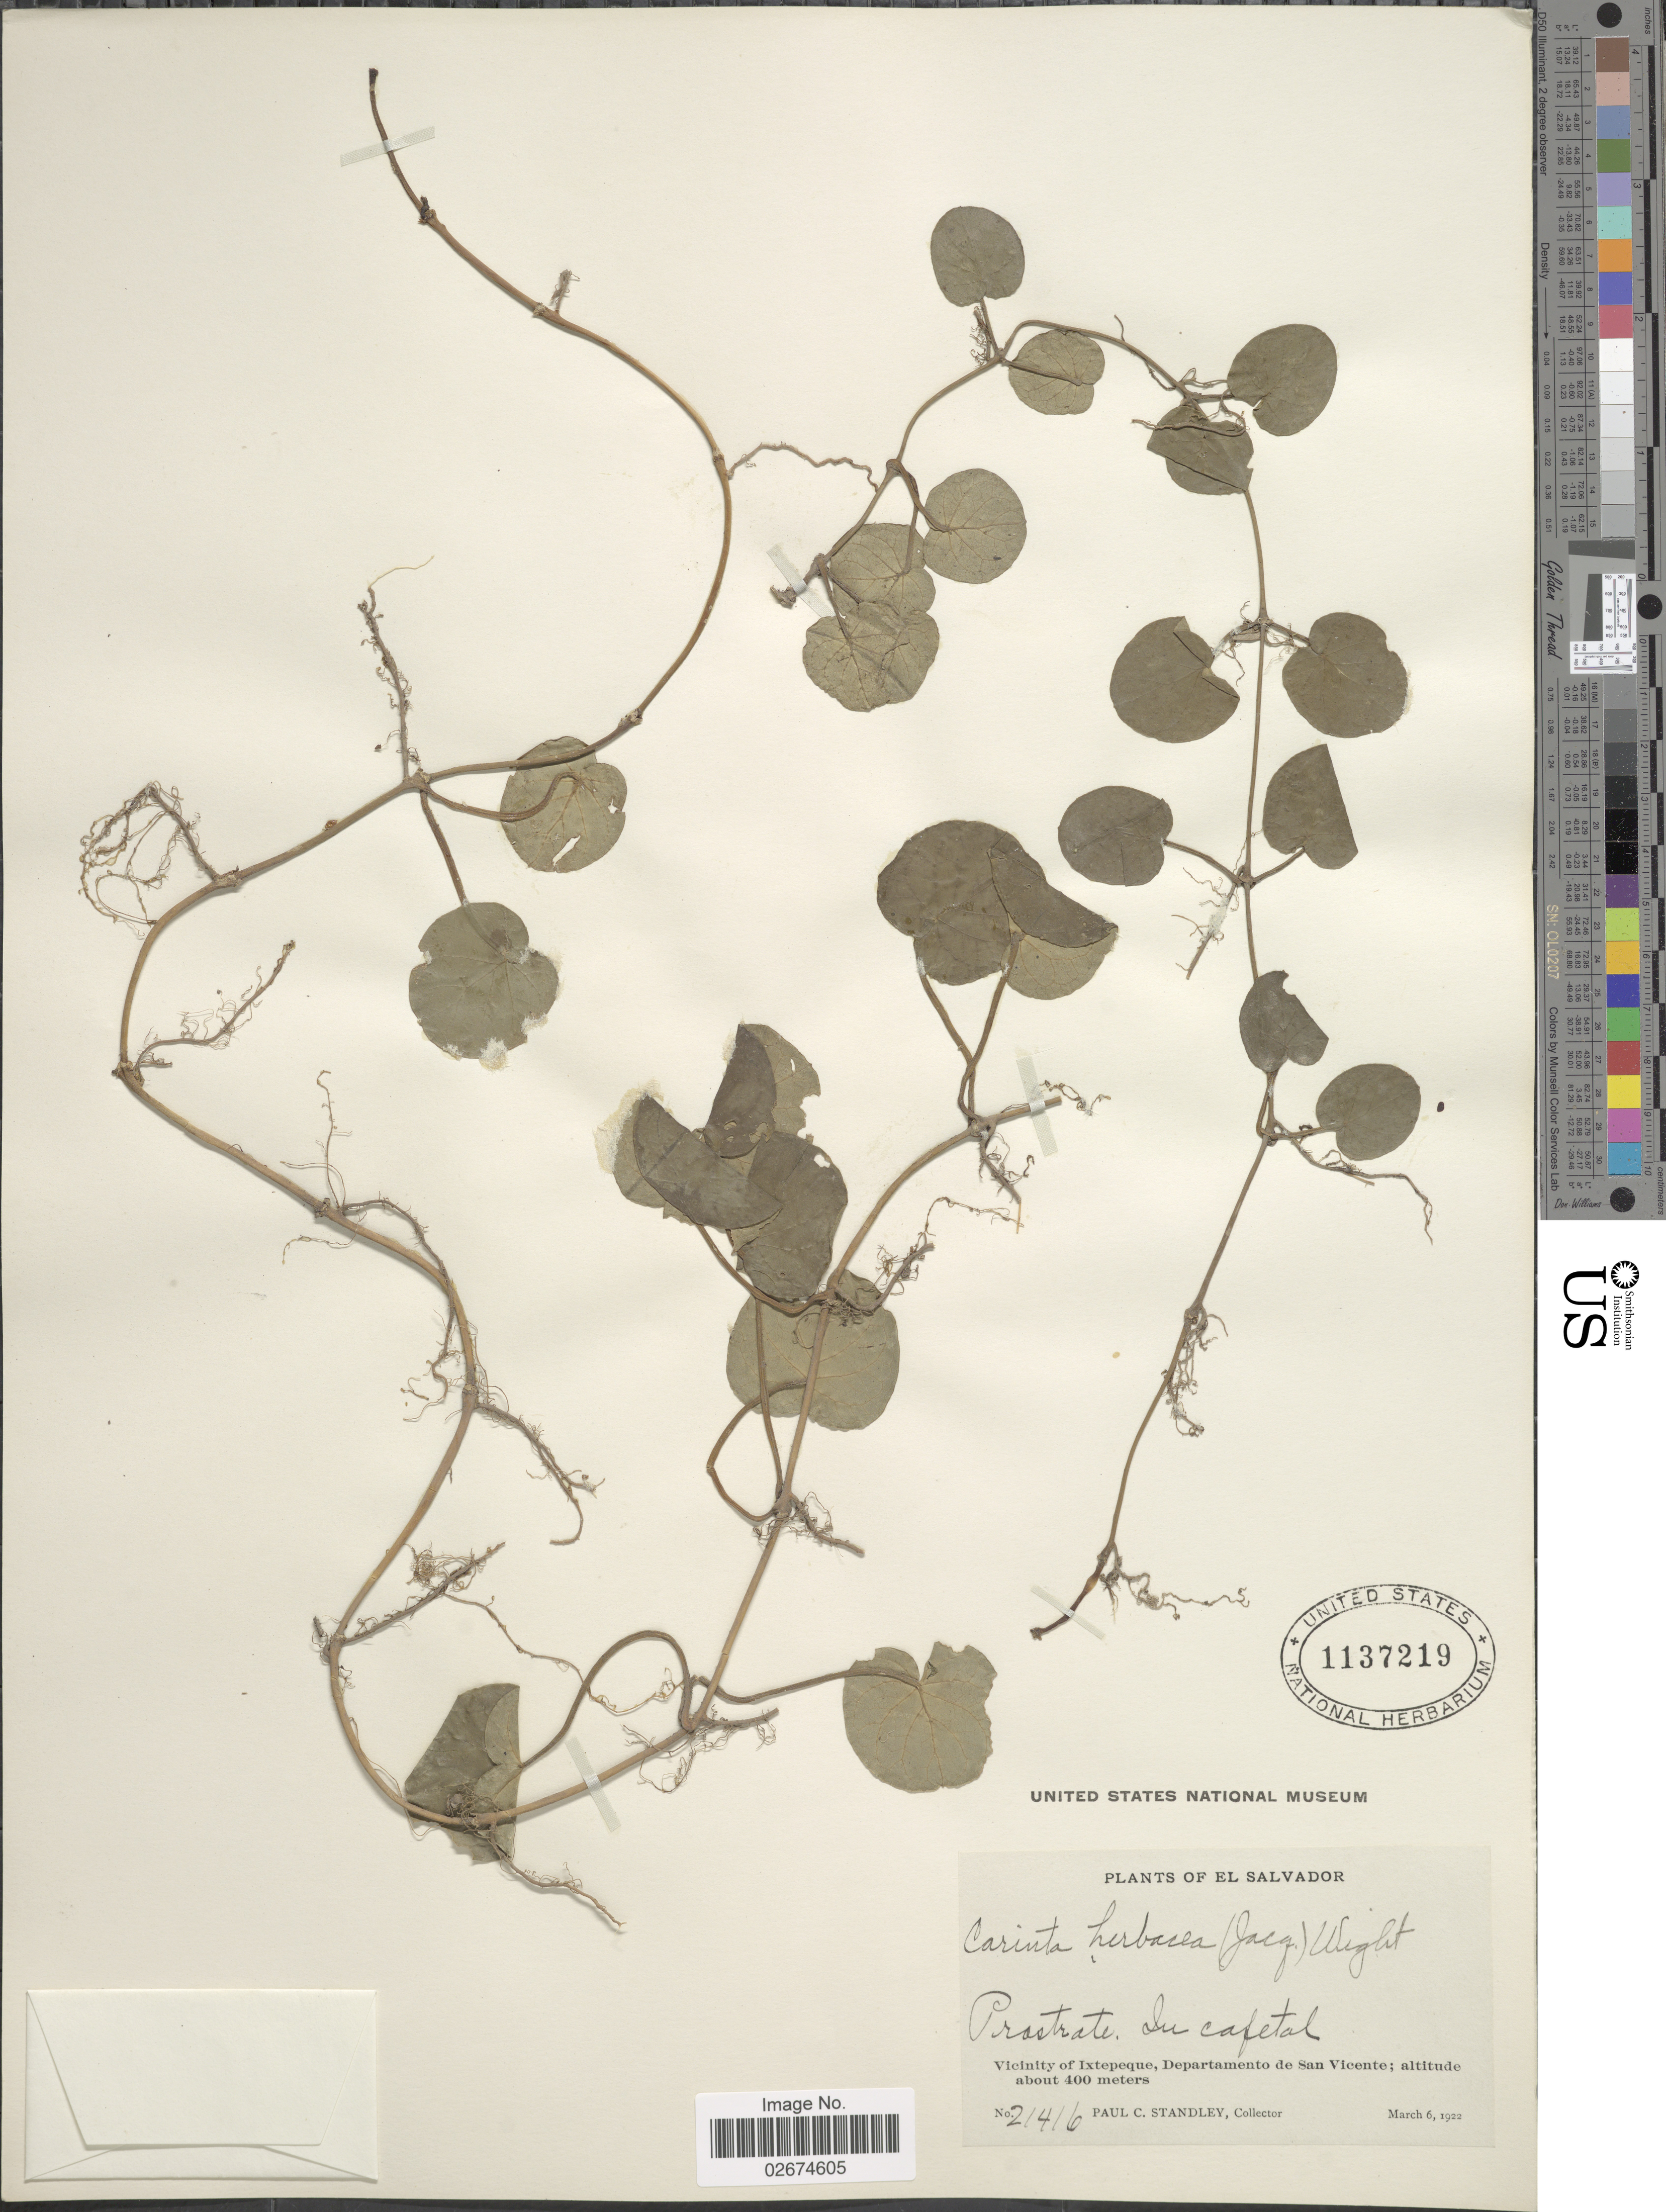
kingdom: Plantae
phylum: Tracheophyta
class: Magnoliopsida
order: Gentianales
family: Rubiaceae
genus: Geophila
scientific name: Geophila herbacea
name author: (Jacq.) K. Schum.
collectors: P. C. Standley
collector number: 21416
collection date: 1922-03-06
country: El Salvador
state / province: San Vincente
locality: Vicinity of Ixtepeque, Departamento de San Vicente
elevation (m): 400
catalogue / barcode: US 1137219